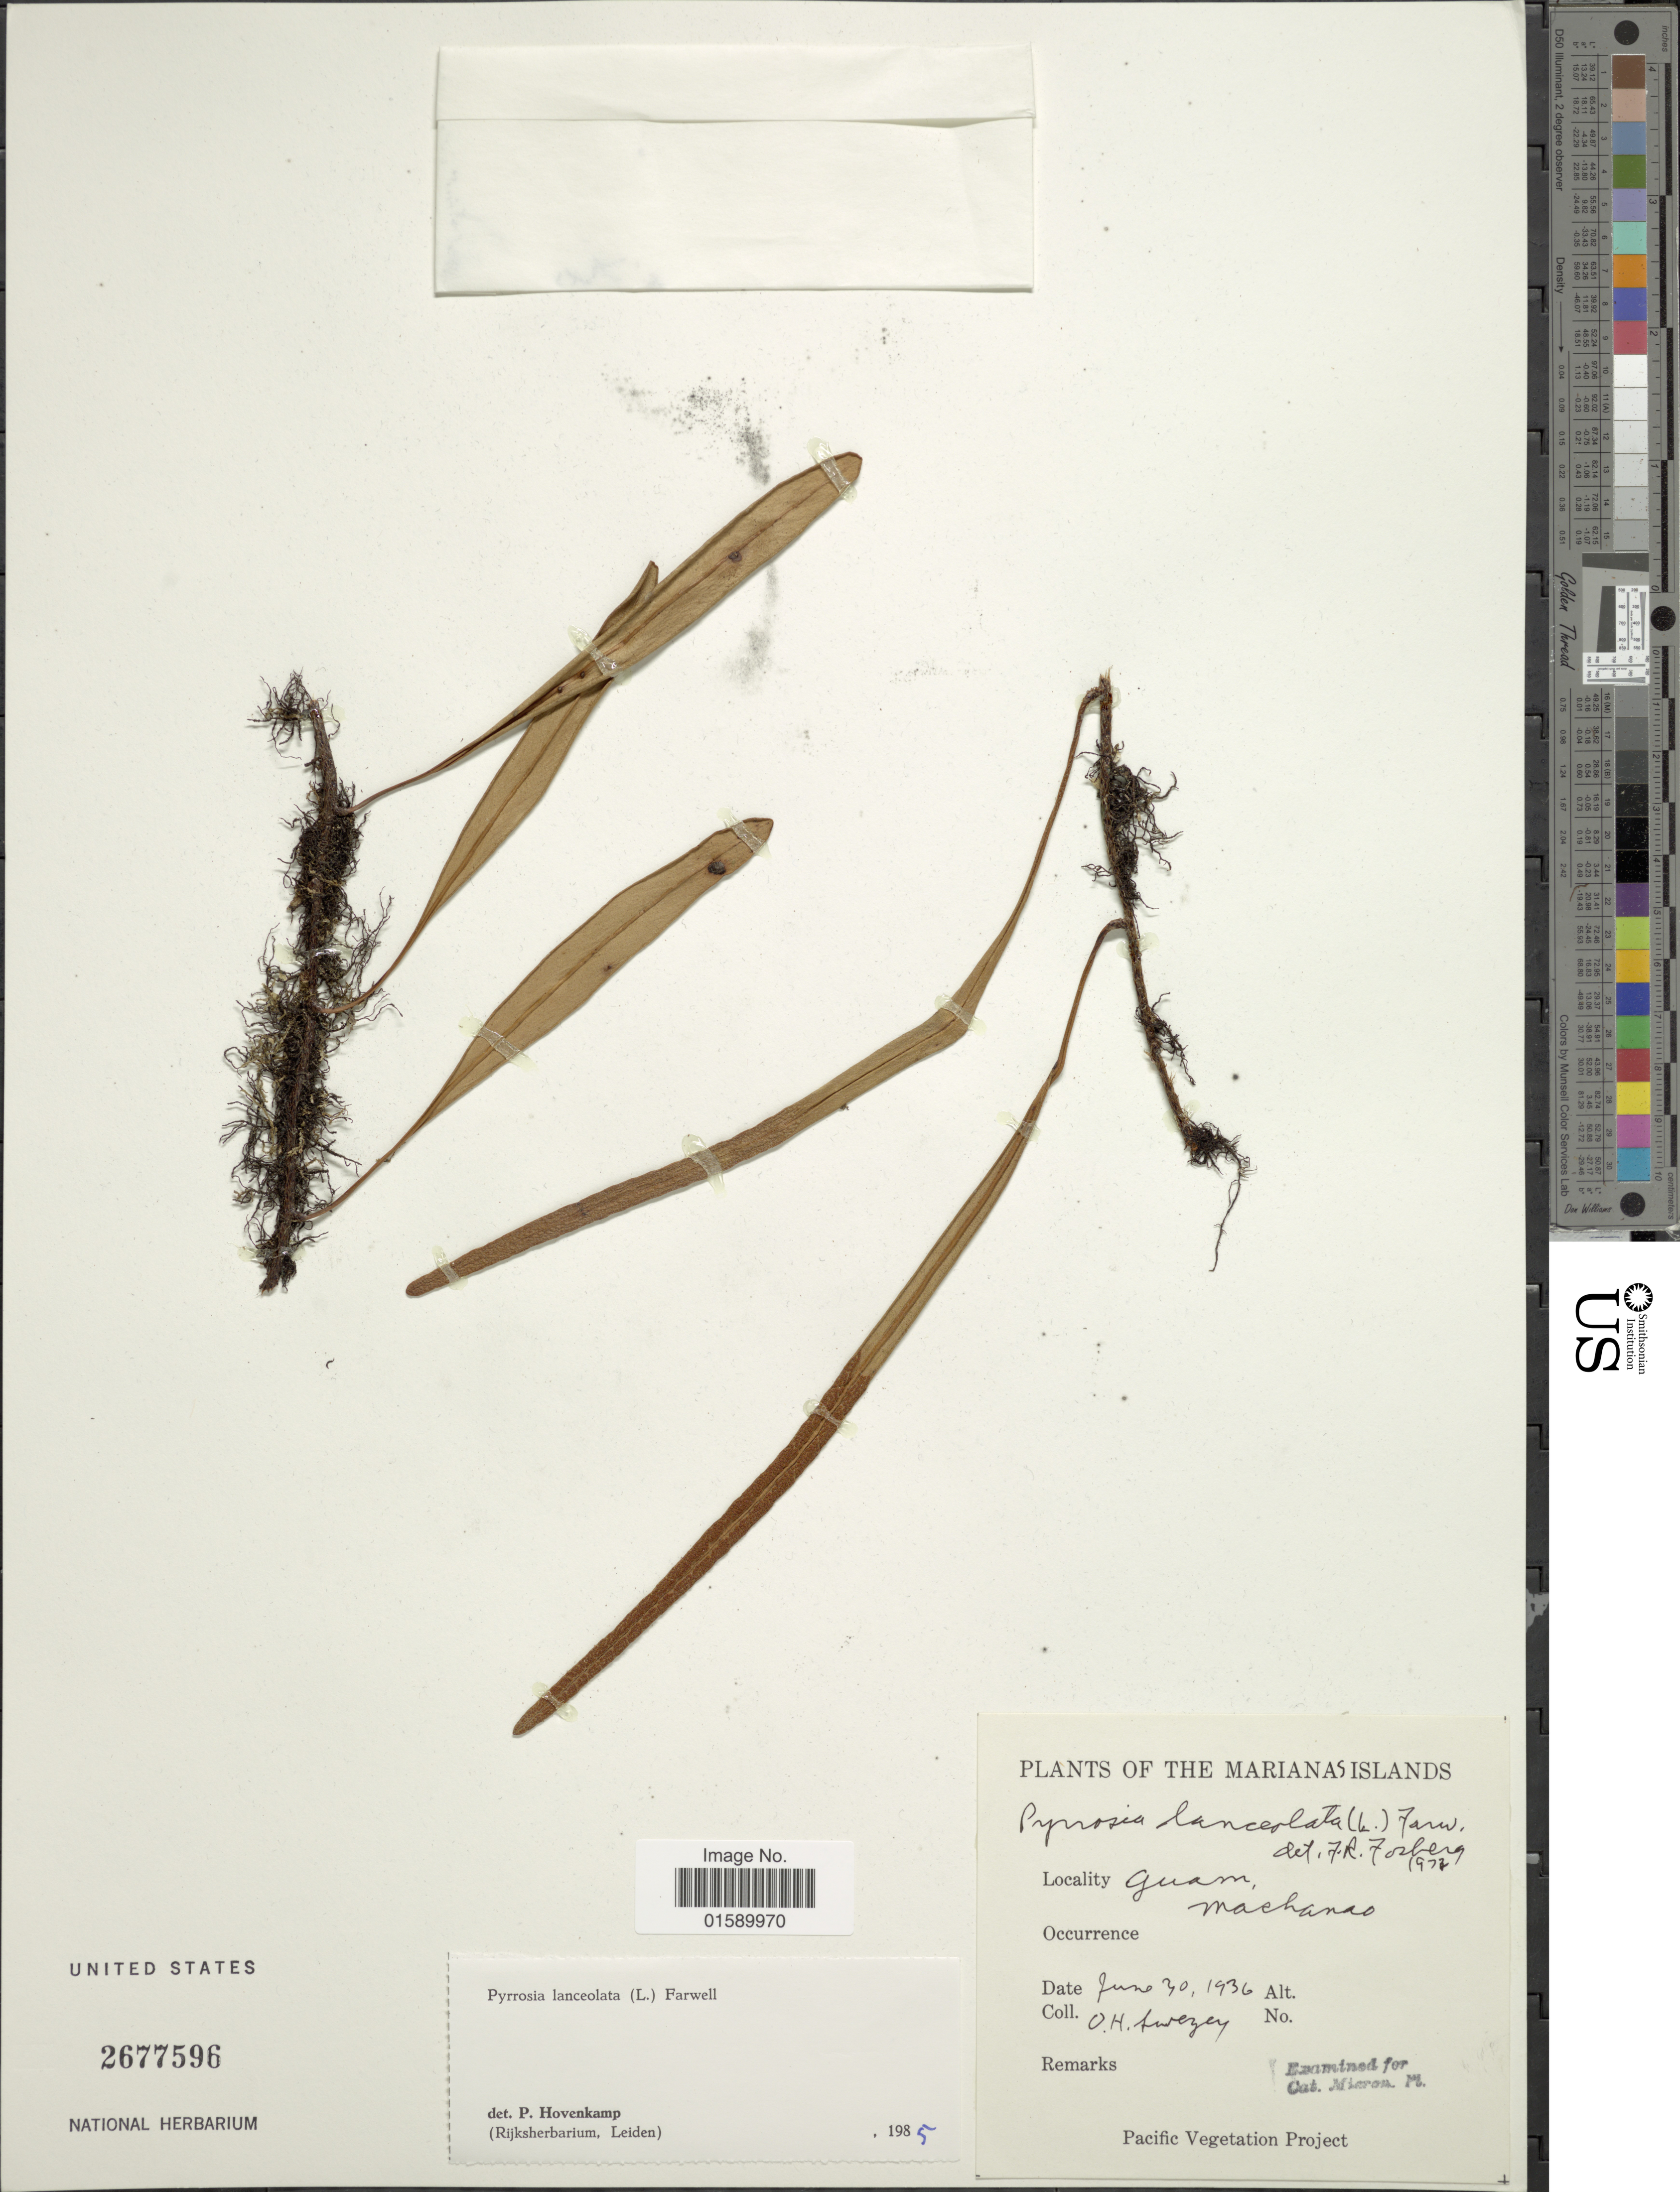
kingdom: Plantae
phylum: Tracheophyta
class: Polypodiopsida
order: Polypodiales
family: Polypodiaceae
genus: Pyrrosia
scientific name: Pyrrosia lanceolata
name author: (L.) Farw.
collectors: O. H. Swezey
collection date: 1936-06-30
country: Guam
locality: Marianas Islands. Guam, Machanao. [interpreted]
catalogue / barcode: US 2677596